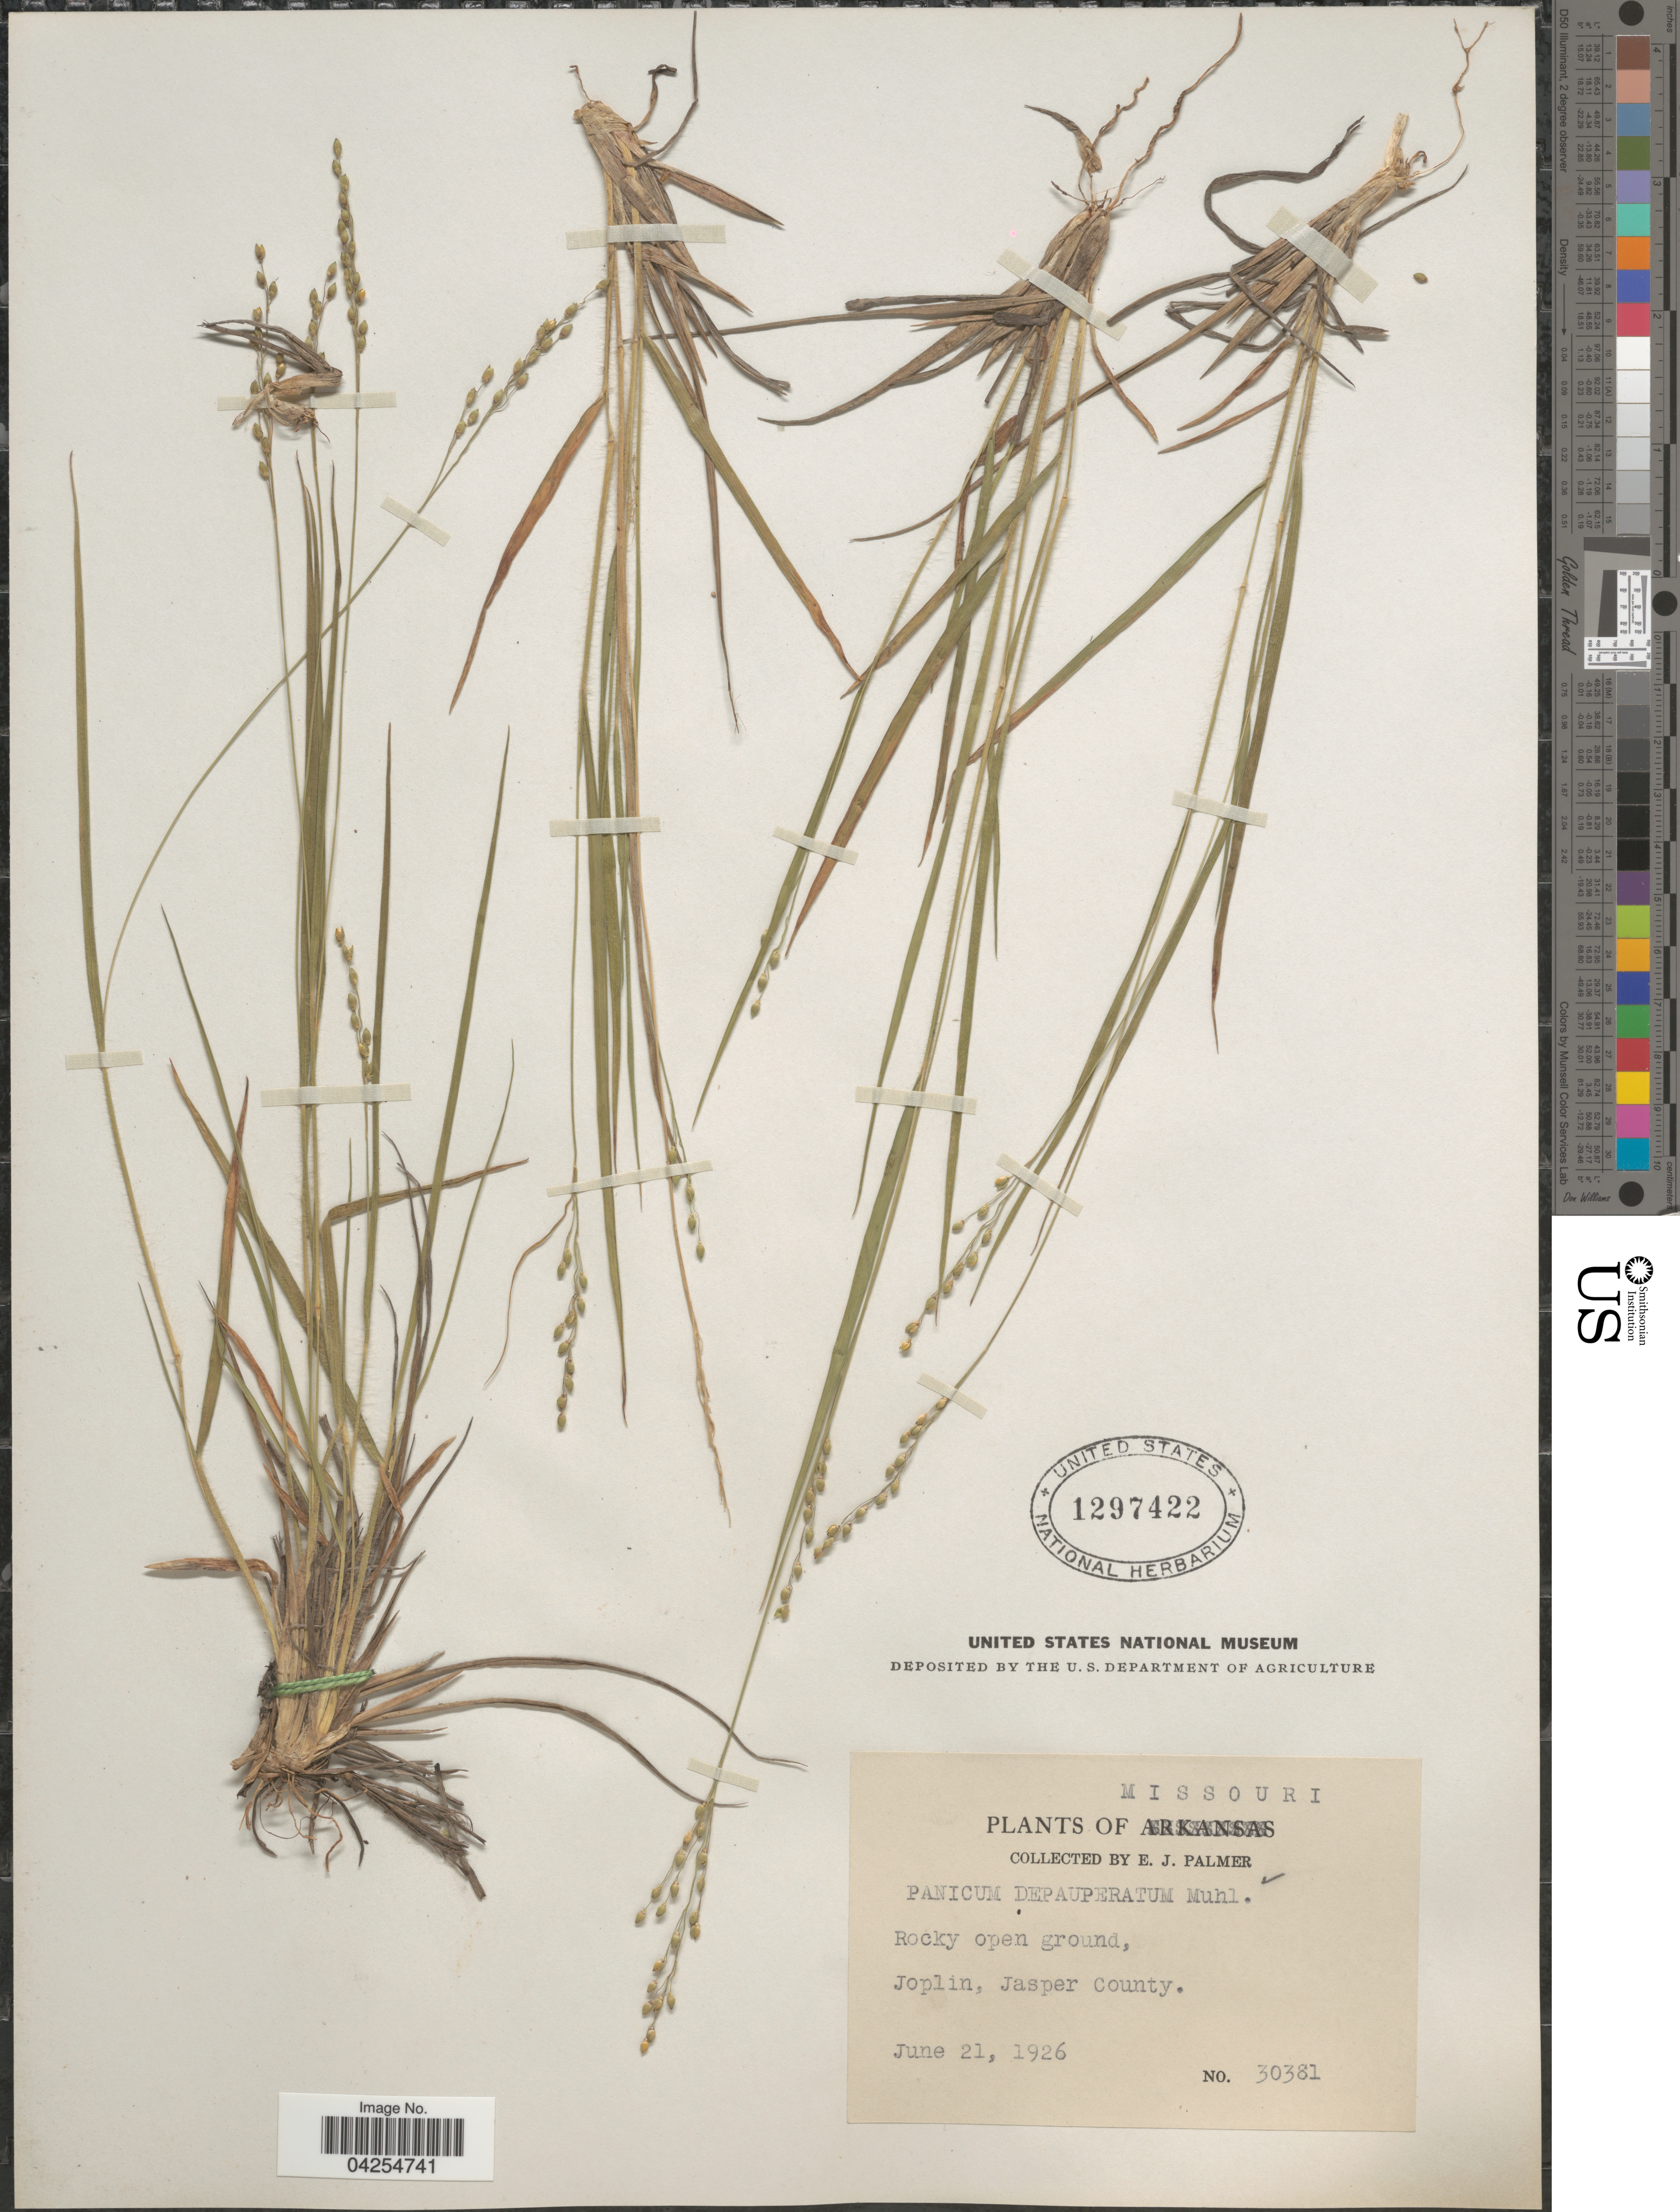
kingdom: Plantae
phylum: Tracheophyta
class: Liliopsida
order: Poales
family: Poaceae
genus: Dichanthelium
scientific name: Dichanthelium depauperatum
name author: (Muhl.) Gould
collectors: E. J. Palmer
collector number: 30381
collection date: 1926-06-21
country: United States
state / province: Missouri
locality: Rocky open ground, Joplin, Jasper County.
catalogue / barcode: US 1297422